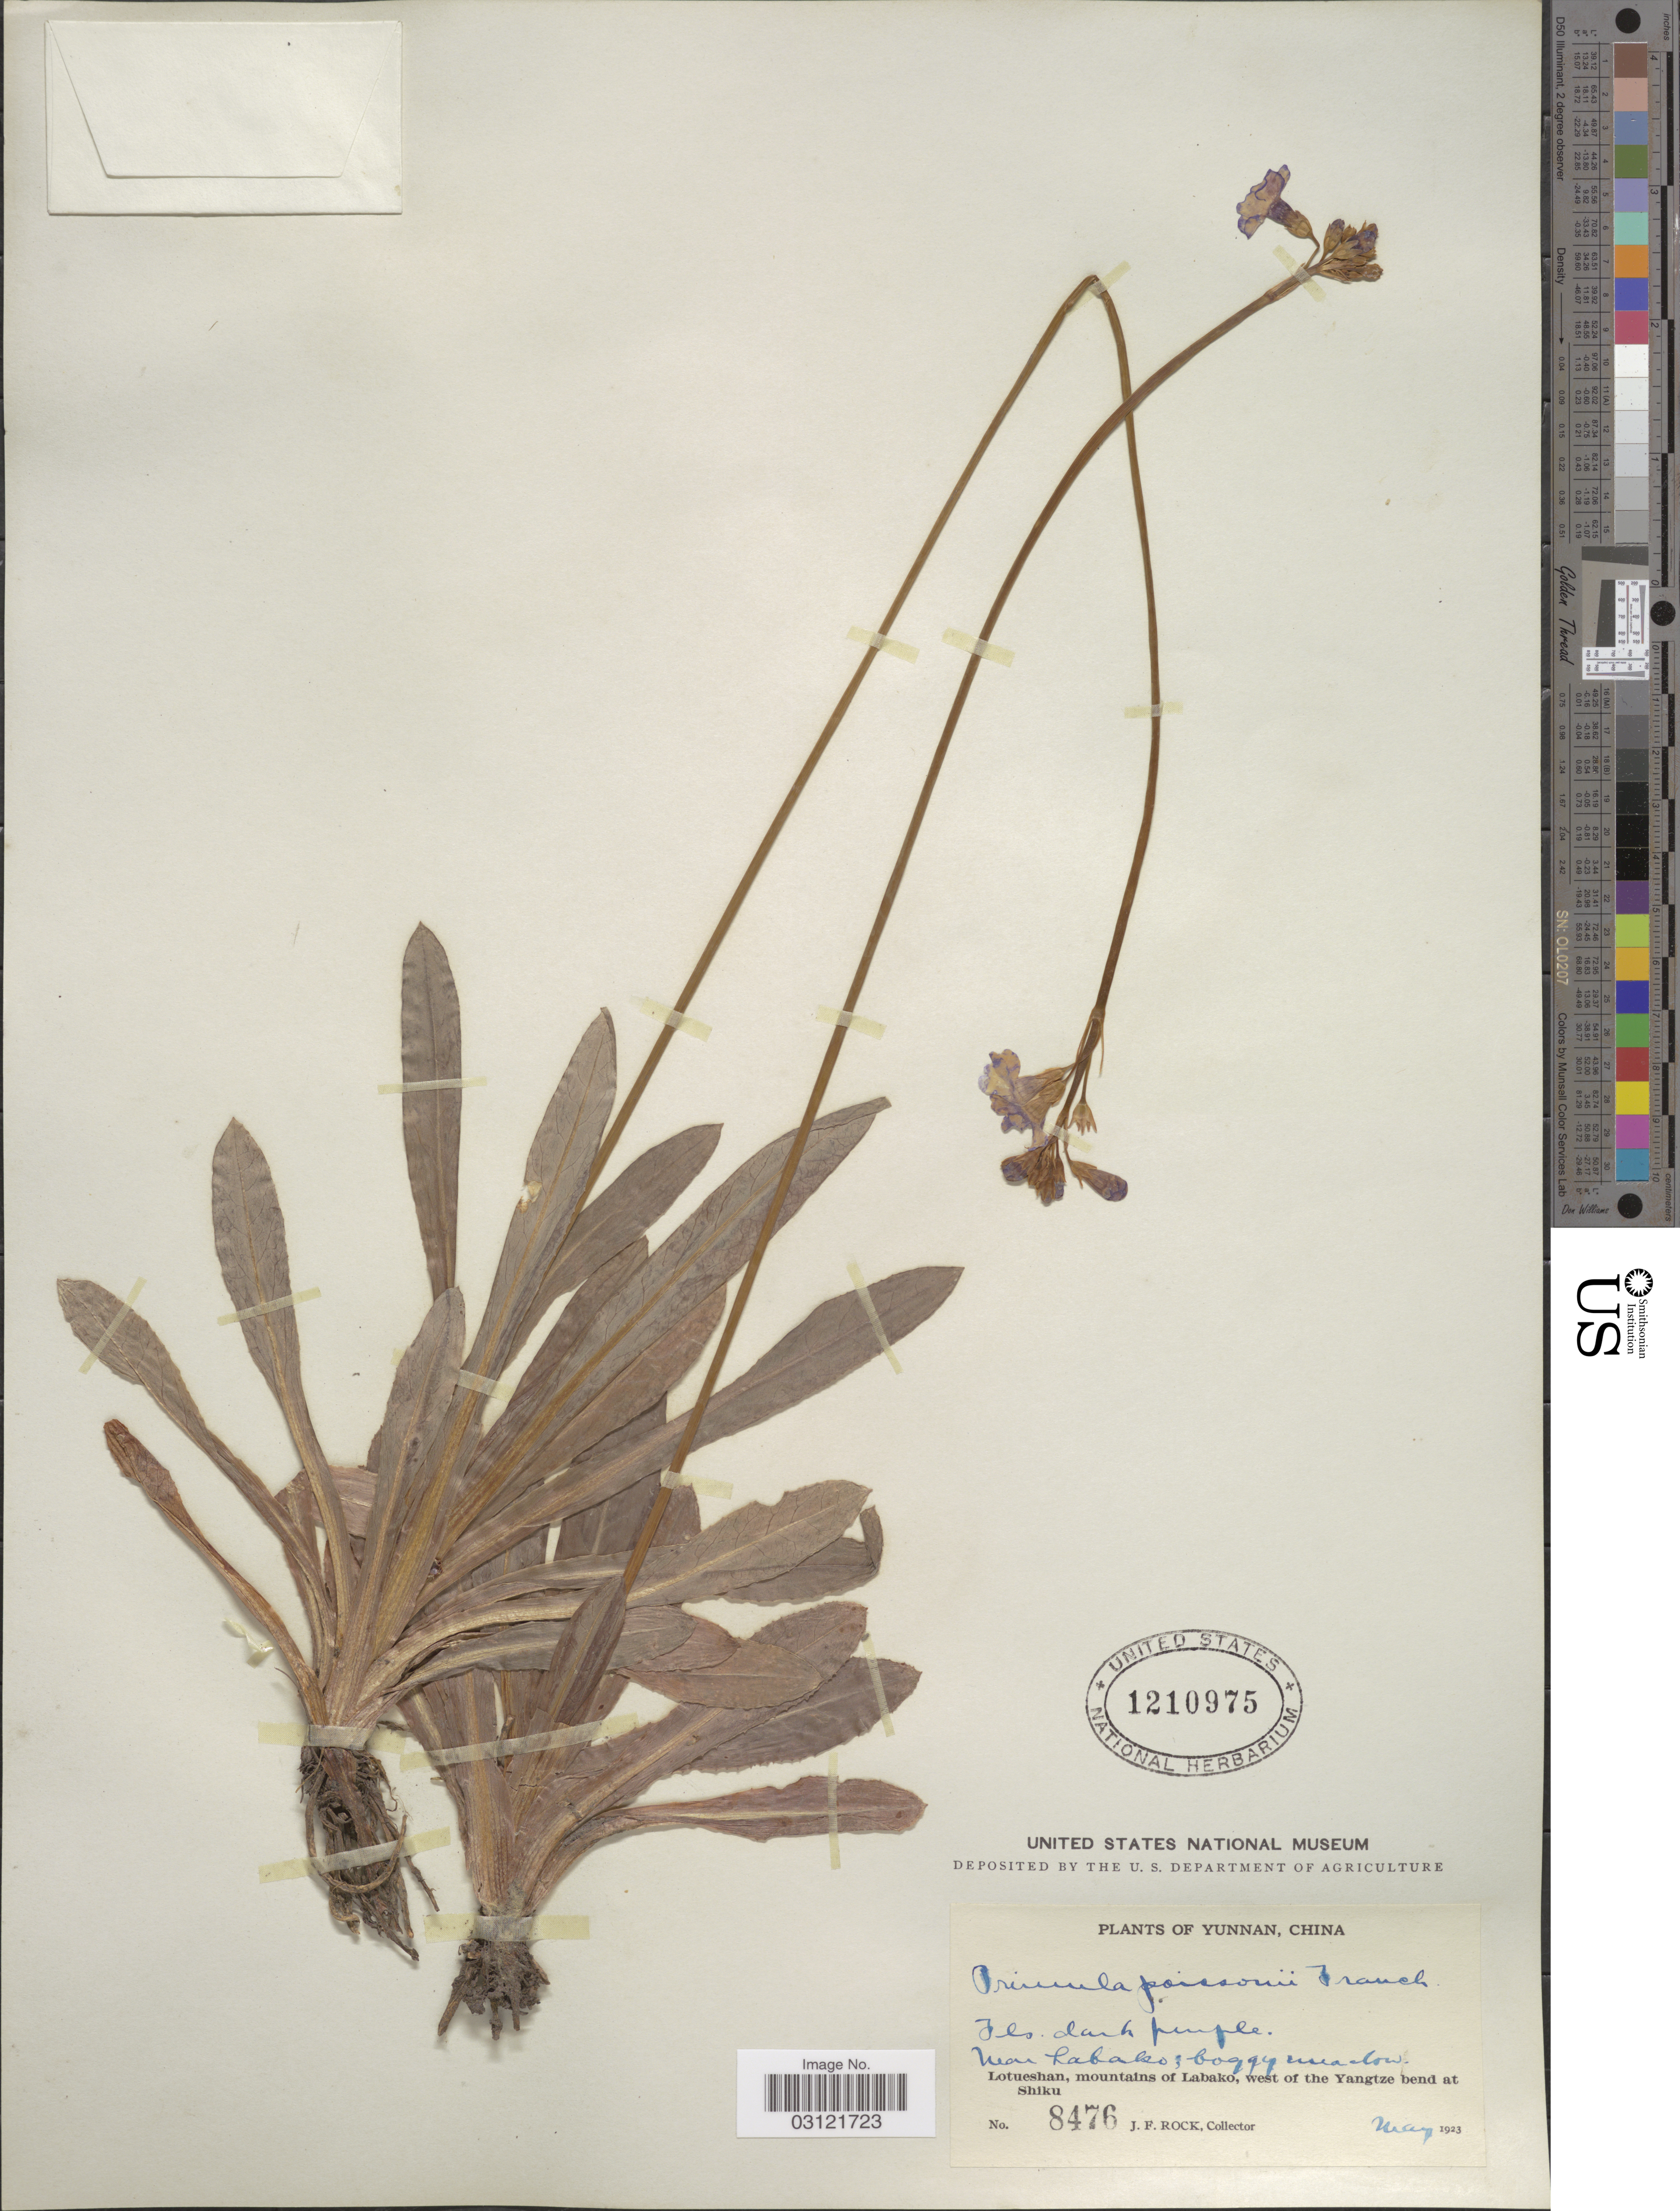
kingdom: Plantae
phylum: Tracheophyta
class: Magnoliopsida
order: Ericales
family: Primulaceae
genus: Primula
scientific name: Primula poissonii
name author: Franch.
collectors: J. Rock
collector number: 8476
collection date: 1923-05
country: China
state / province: Yunnan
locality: Near Labako, Lotueshan, mountains of Labako, west of the Yangtze bend at Shiku.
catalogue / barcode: US 1210975